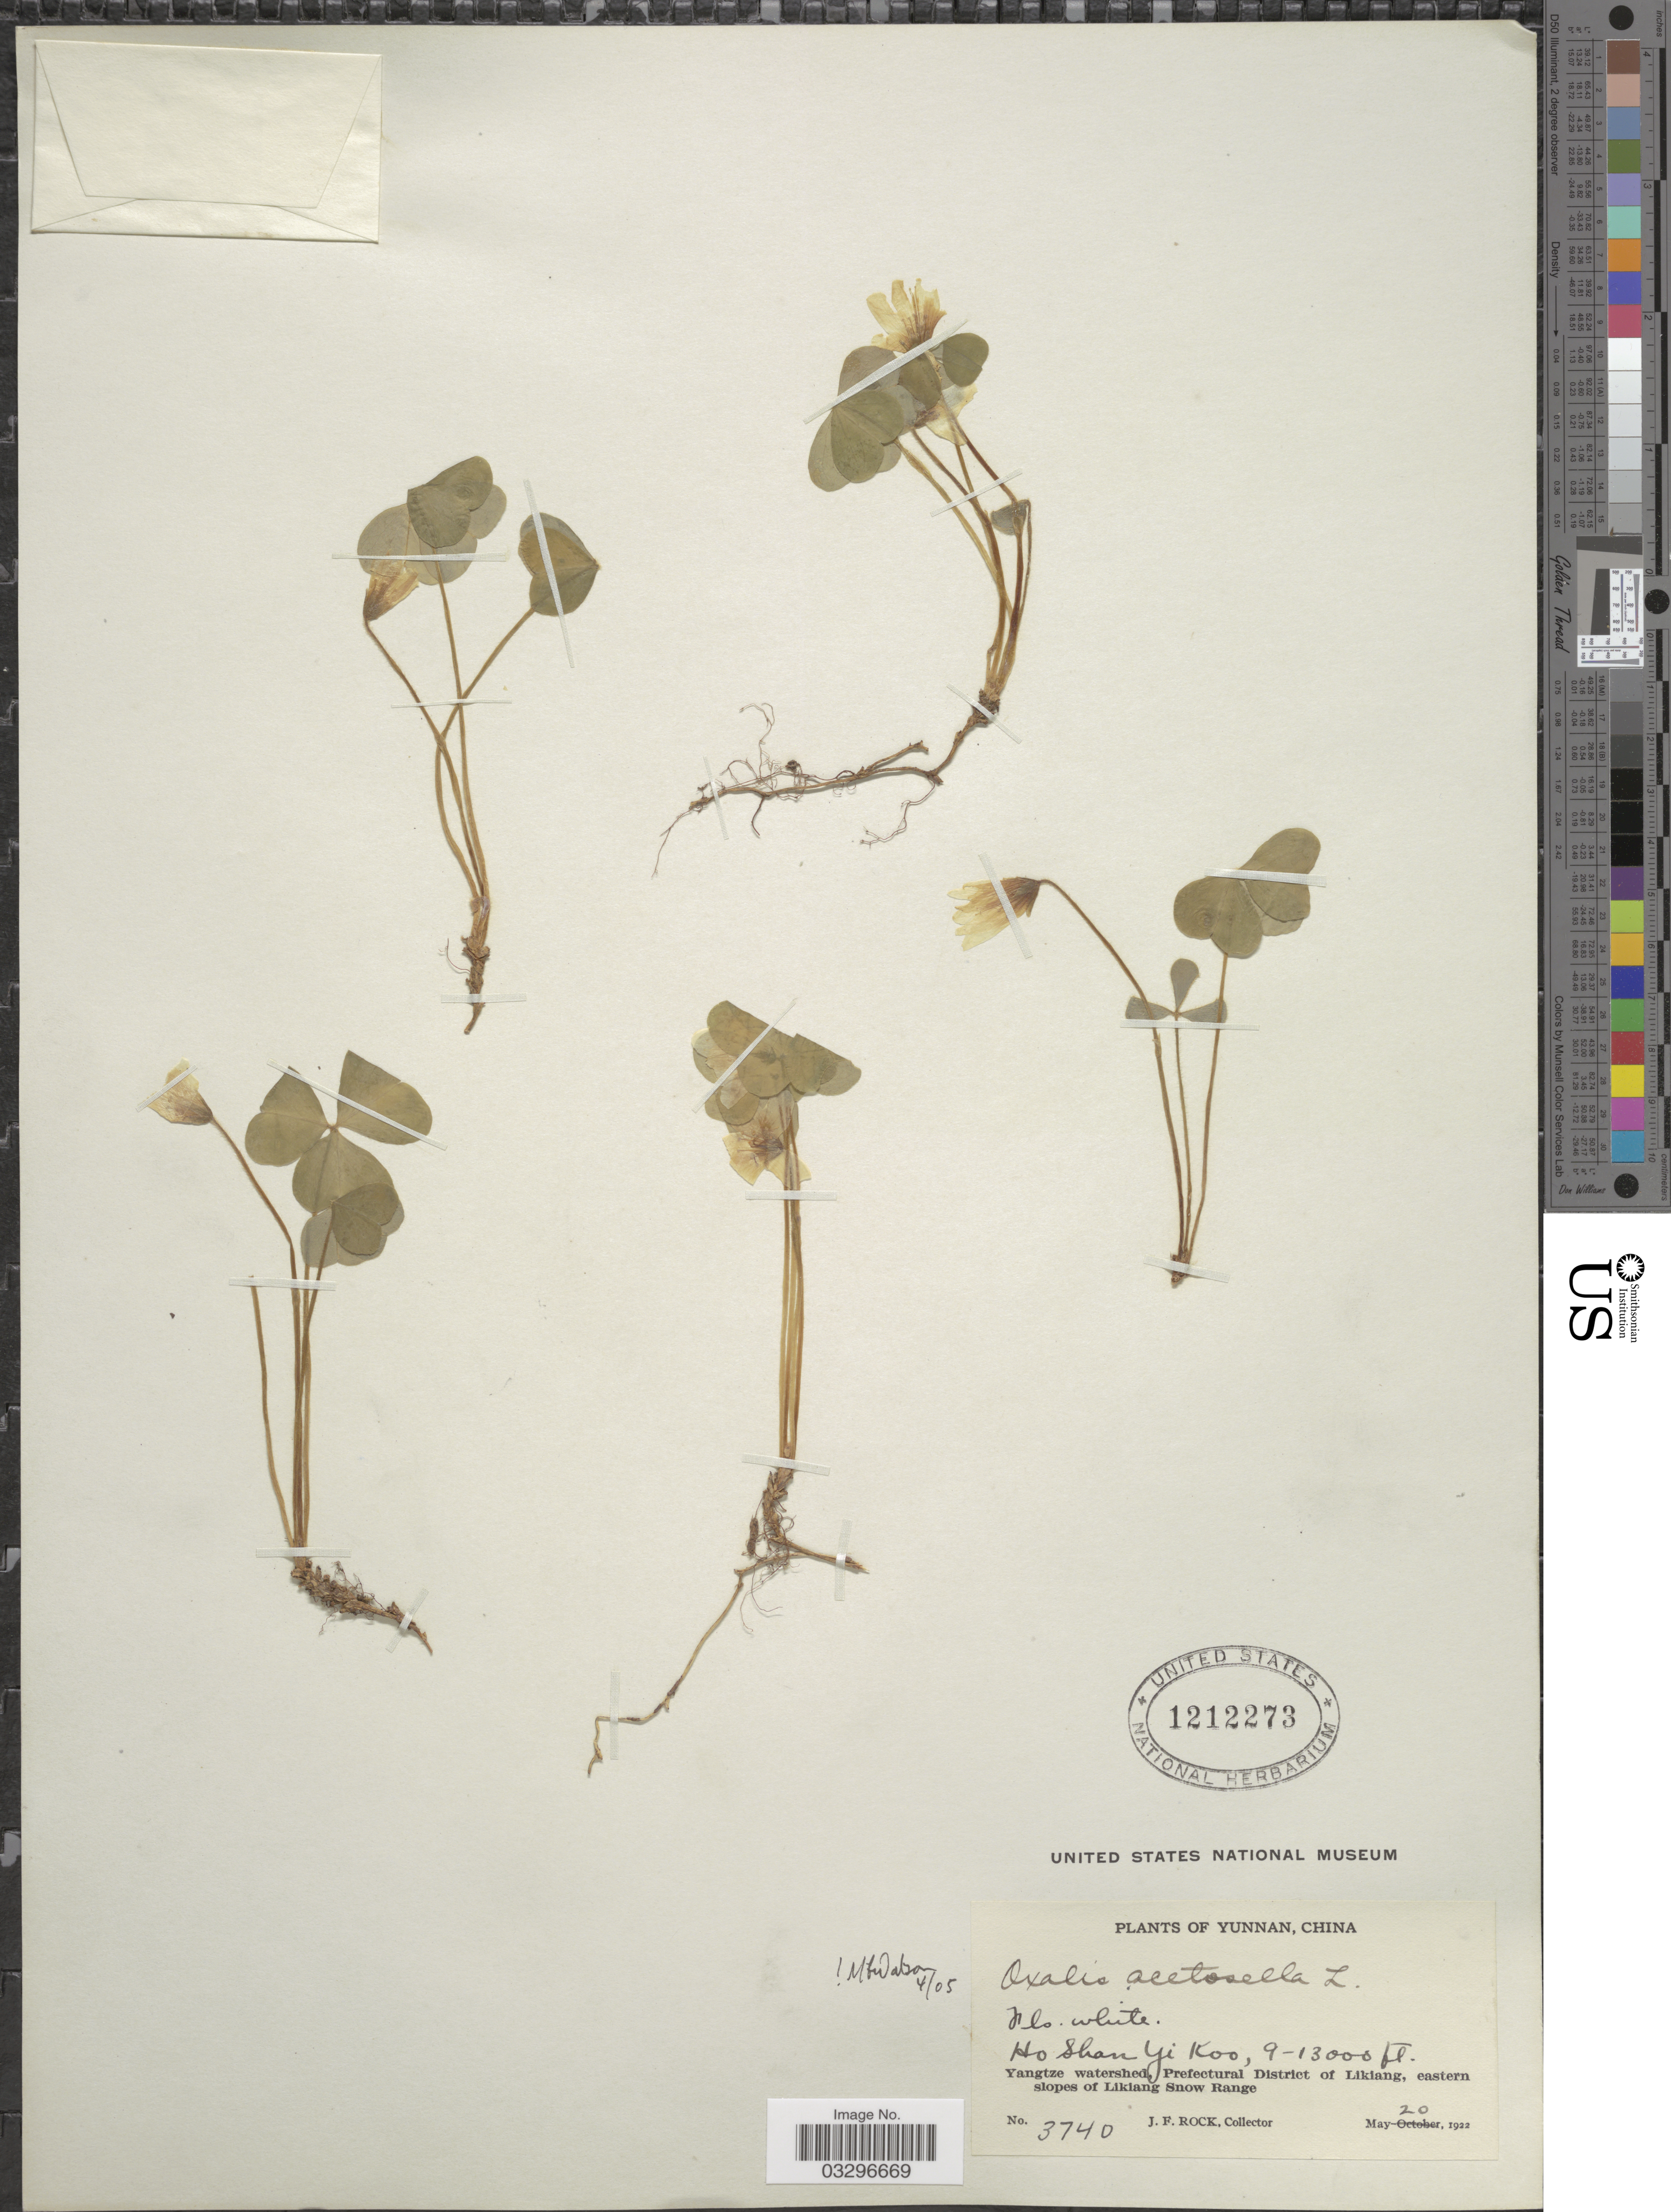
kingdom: Plantae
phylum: Tracheophyta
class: Magnoliopsida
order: Oxalidales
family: Oxalidaceae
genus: Oxalis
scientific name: Oxalis acetosella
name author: L.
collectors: J. Rock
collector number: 3740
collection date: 1922-05-20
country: China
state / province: Yunnan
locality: Ho Shan Yi Koo, Yangtze watershed, Prefectural District of Likiang, eastern slopes of Likiang Snow Range.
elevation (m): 2743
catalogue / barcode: US 1212273